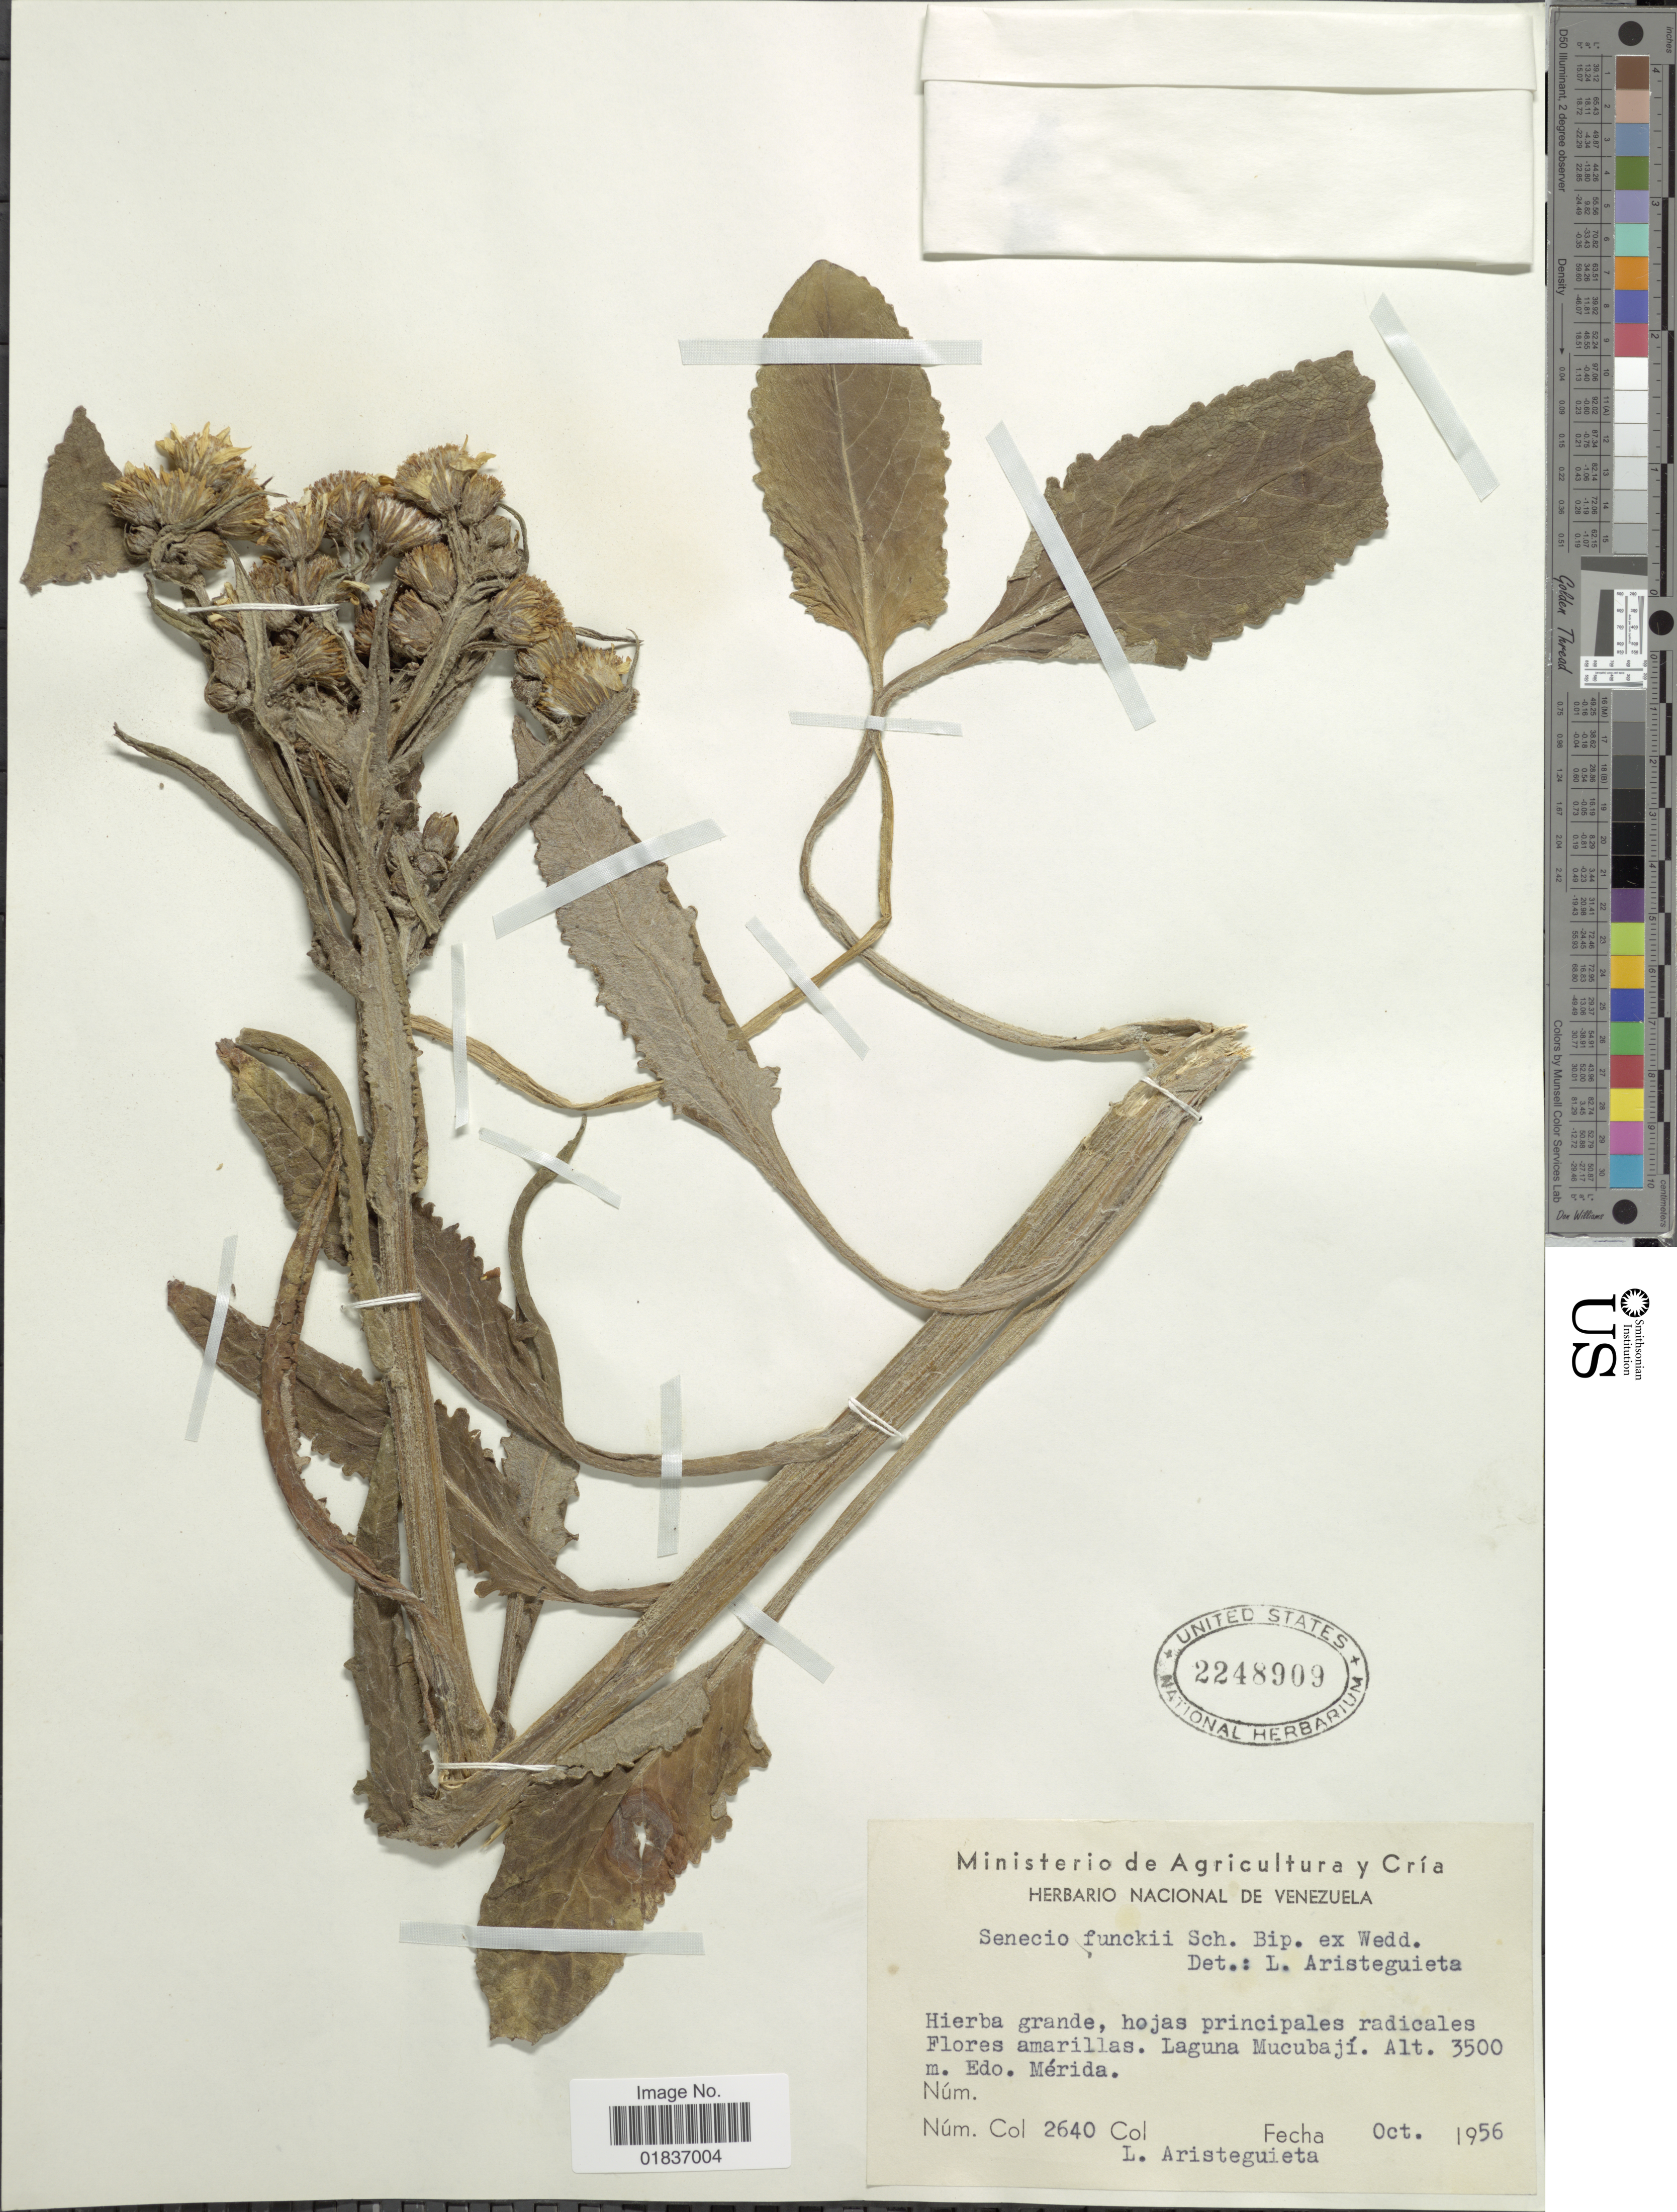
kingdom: Plantae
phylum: Tracheophyta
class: Magnoliopsida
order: Asterales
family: Asteraceae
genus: Senecio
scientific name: Senecio funckii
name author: (Sch. Bip. ex Wedd.) Cuatrec.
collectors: L. Aristeguieta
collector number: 2640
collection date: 1956-10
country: Venezuela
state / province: Mérida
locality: Laguna Mucubaji. Edo. Merida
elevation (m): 3500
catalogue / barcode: US 2248909